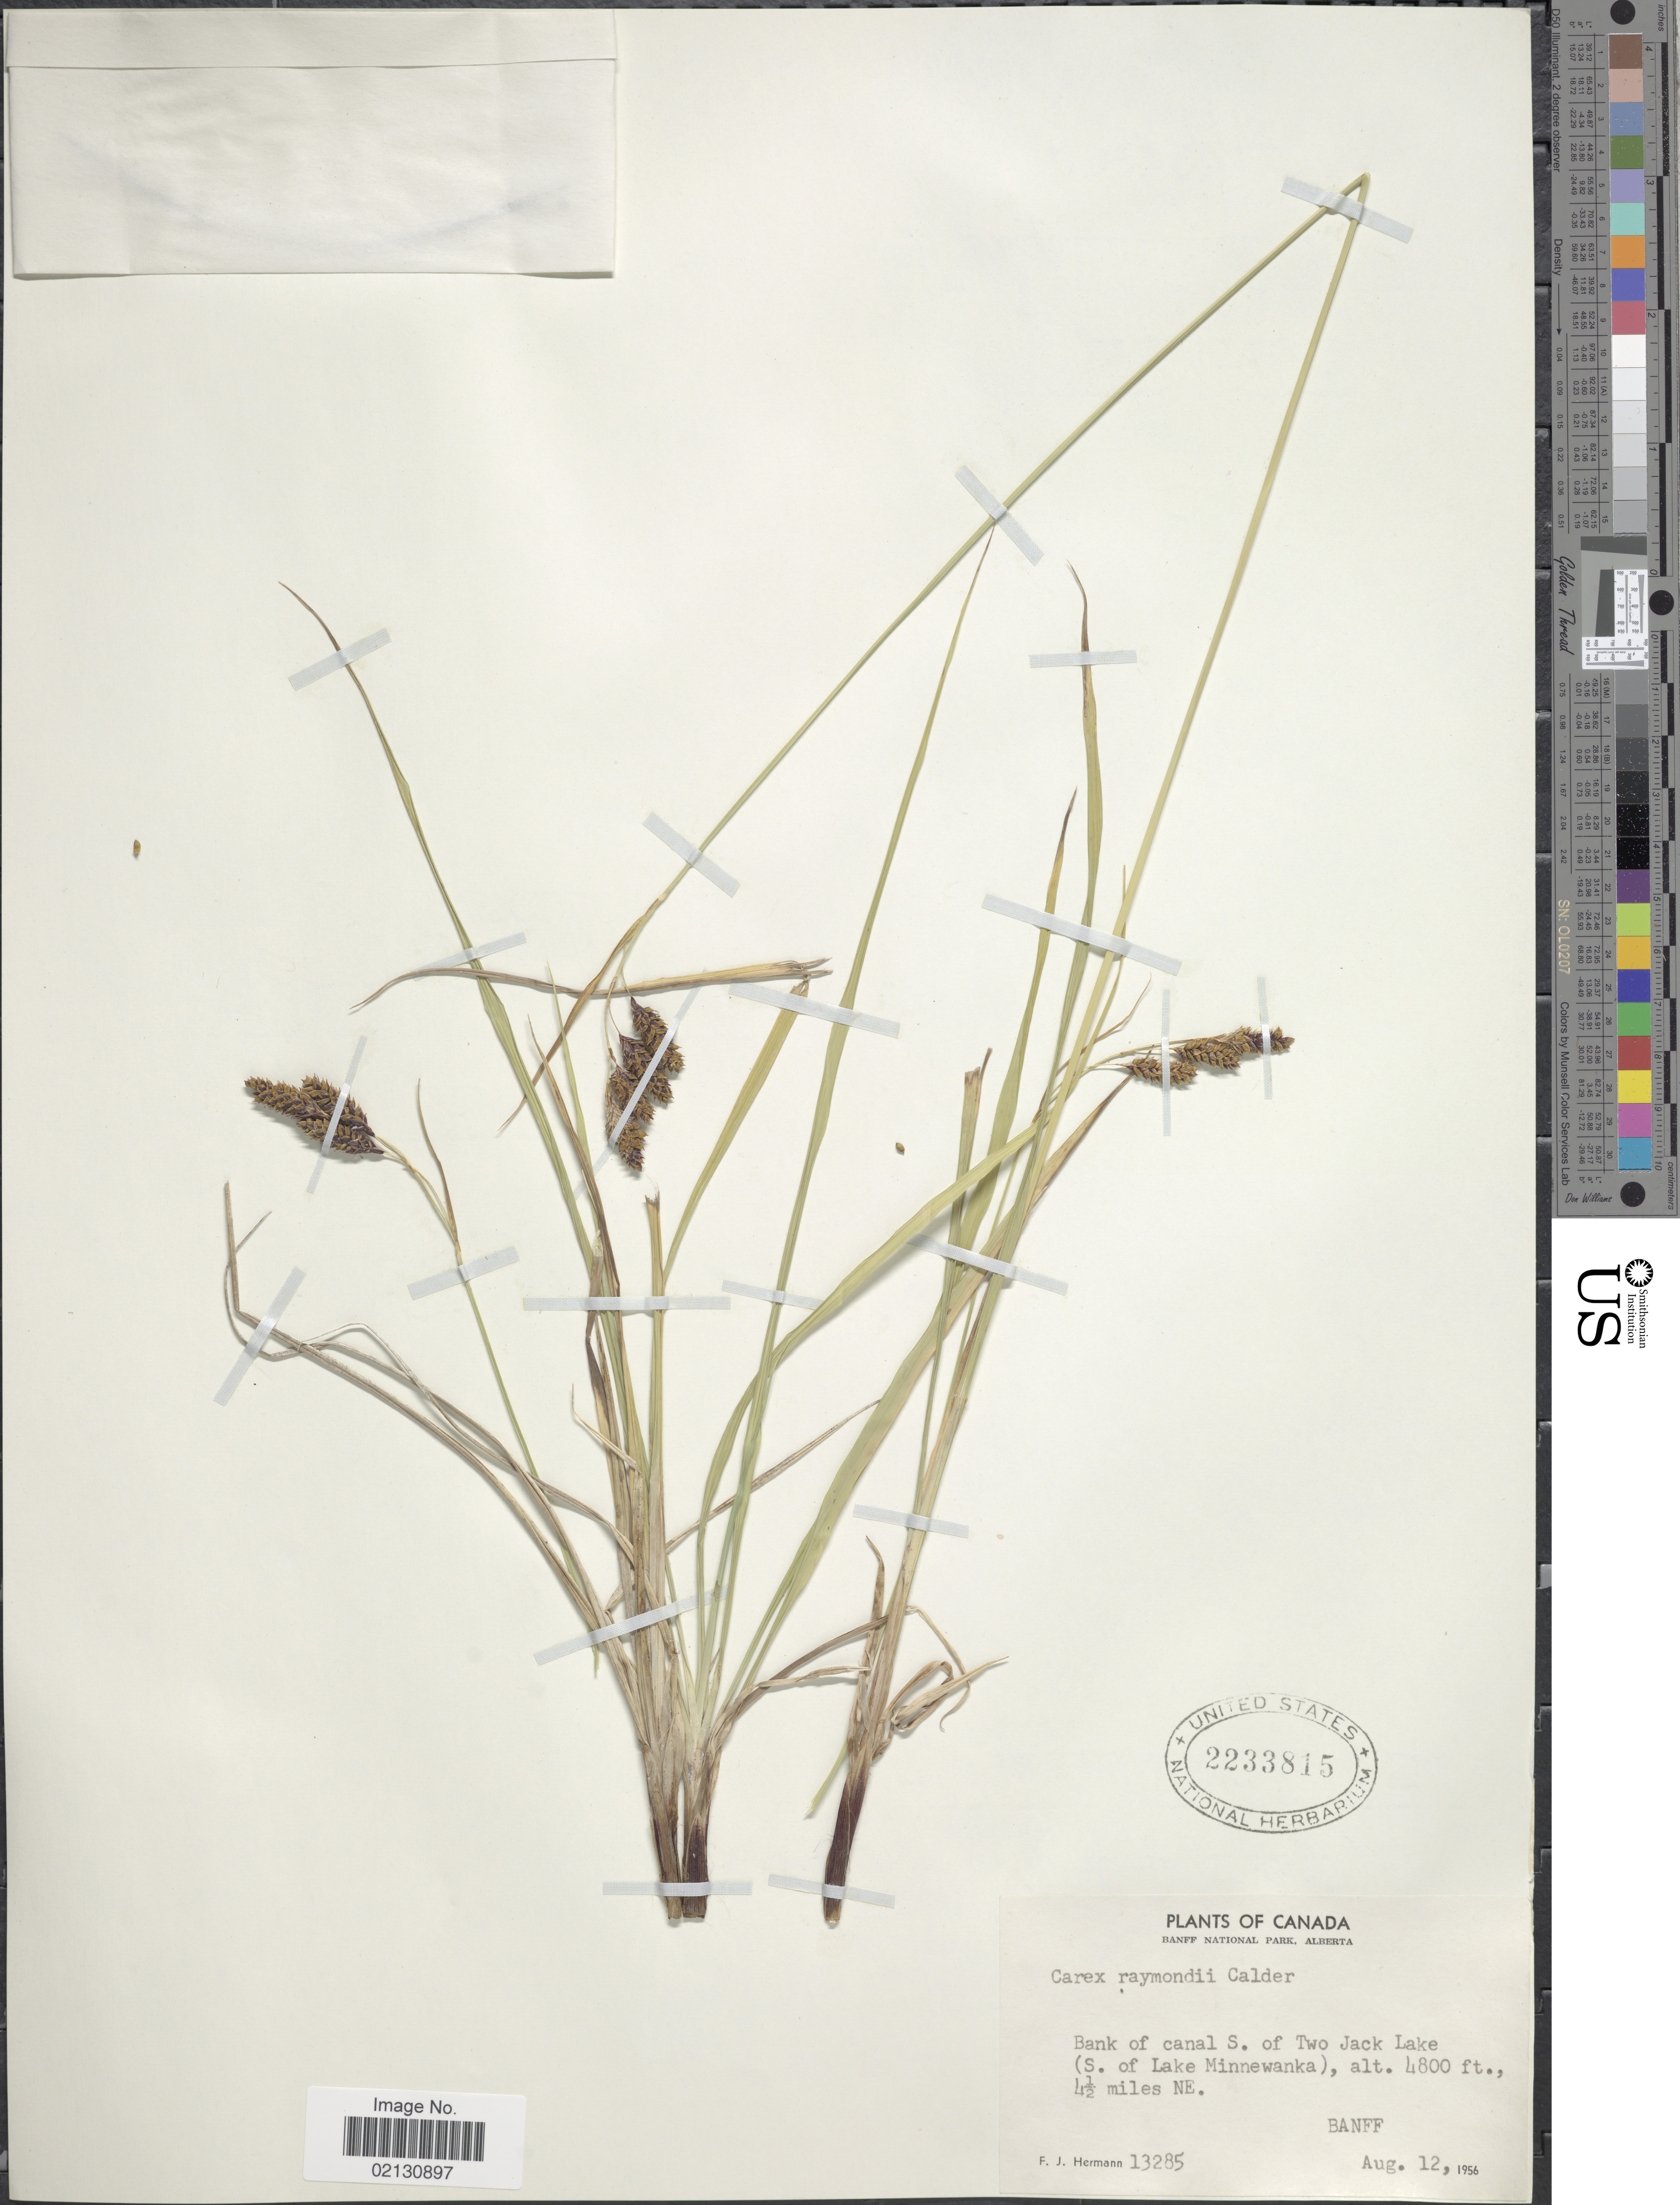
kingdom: Plantae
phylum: Tracheophyta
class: Liliopsida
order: Poales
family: Cyperaceae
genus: Carex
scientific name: Carex atratiformis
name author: Britton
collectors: F. J. Hermann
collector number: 13285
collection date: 1956-08-12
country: Canada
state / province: Alberta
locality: Banff National Park. Bank of canal S. of Two Jack Lake (S. of Lake Minnewanka). 4½ miles NE. Banff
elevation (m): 1463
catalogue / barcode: US 2233815